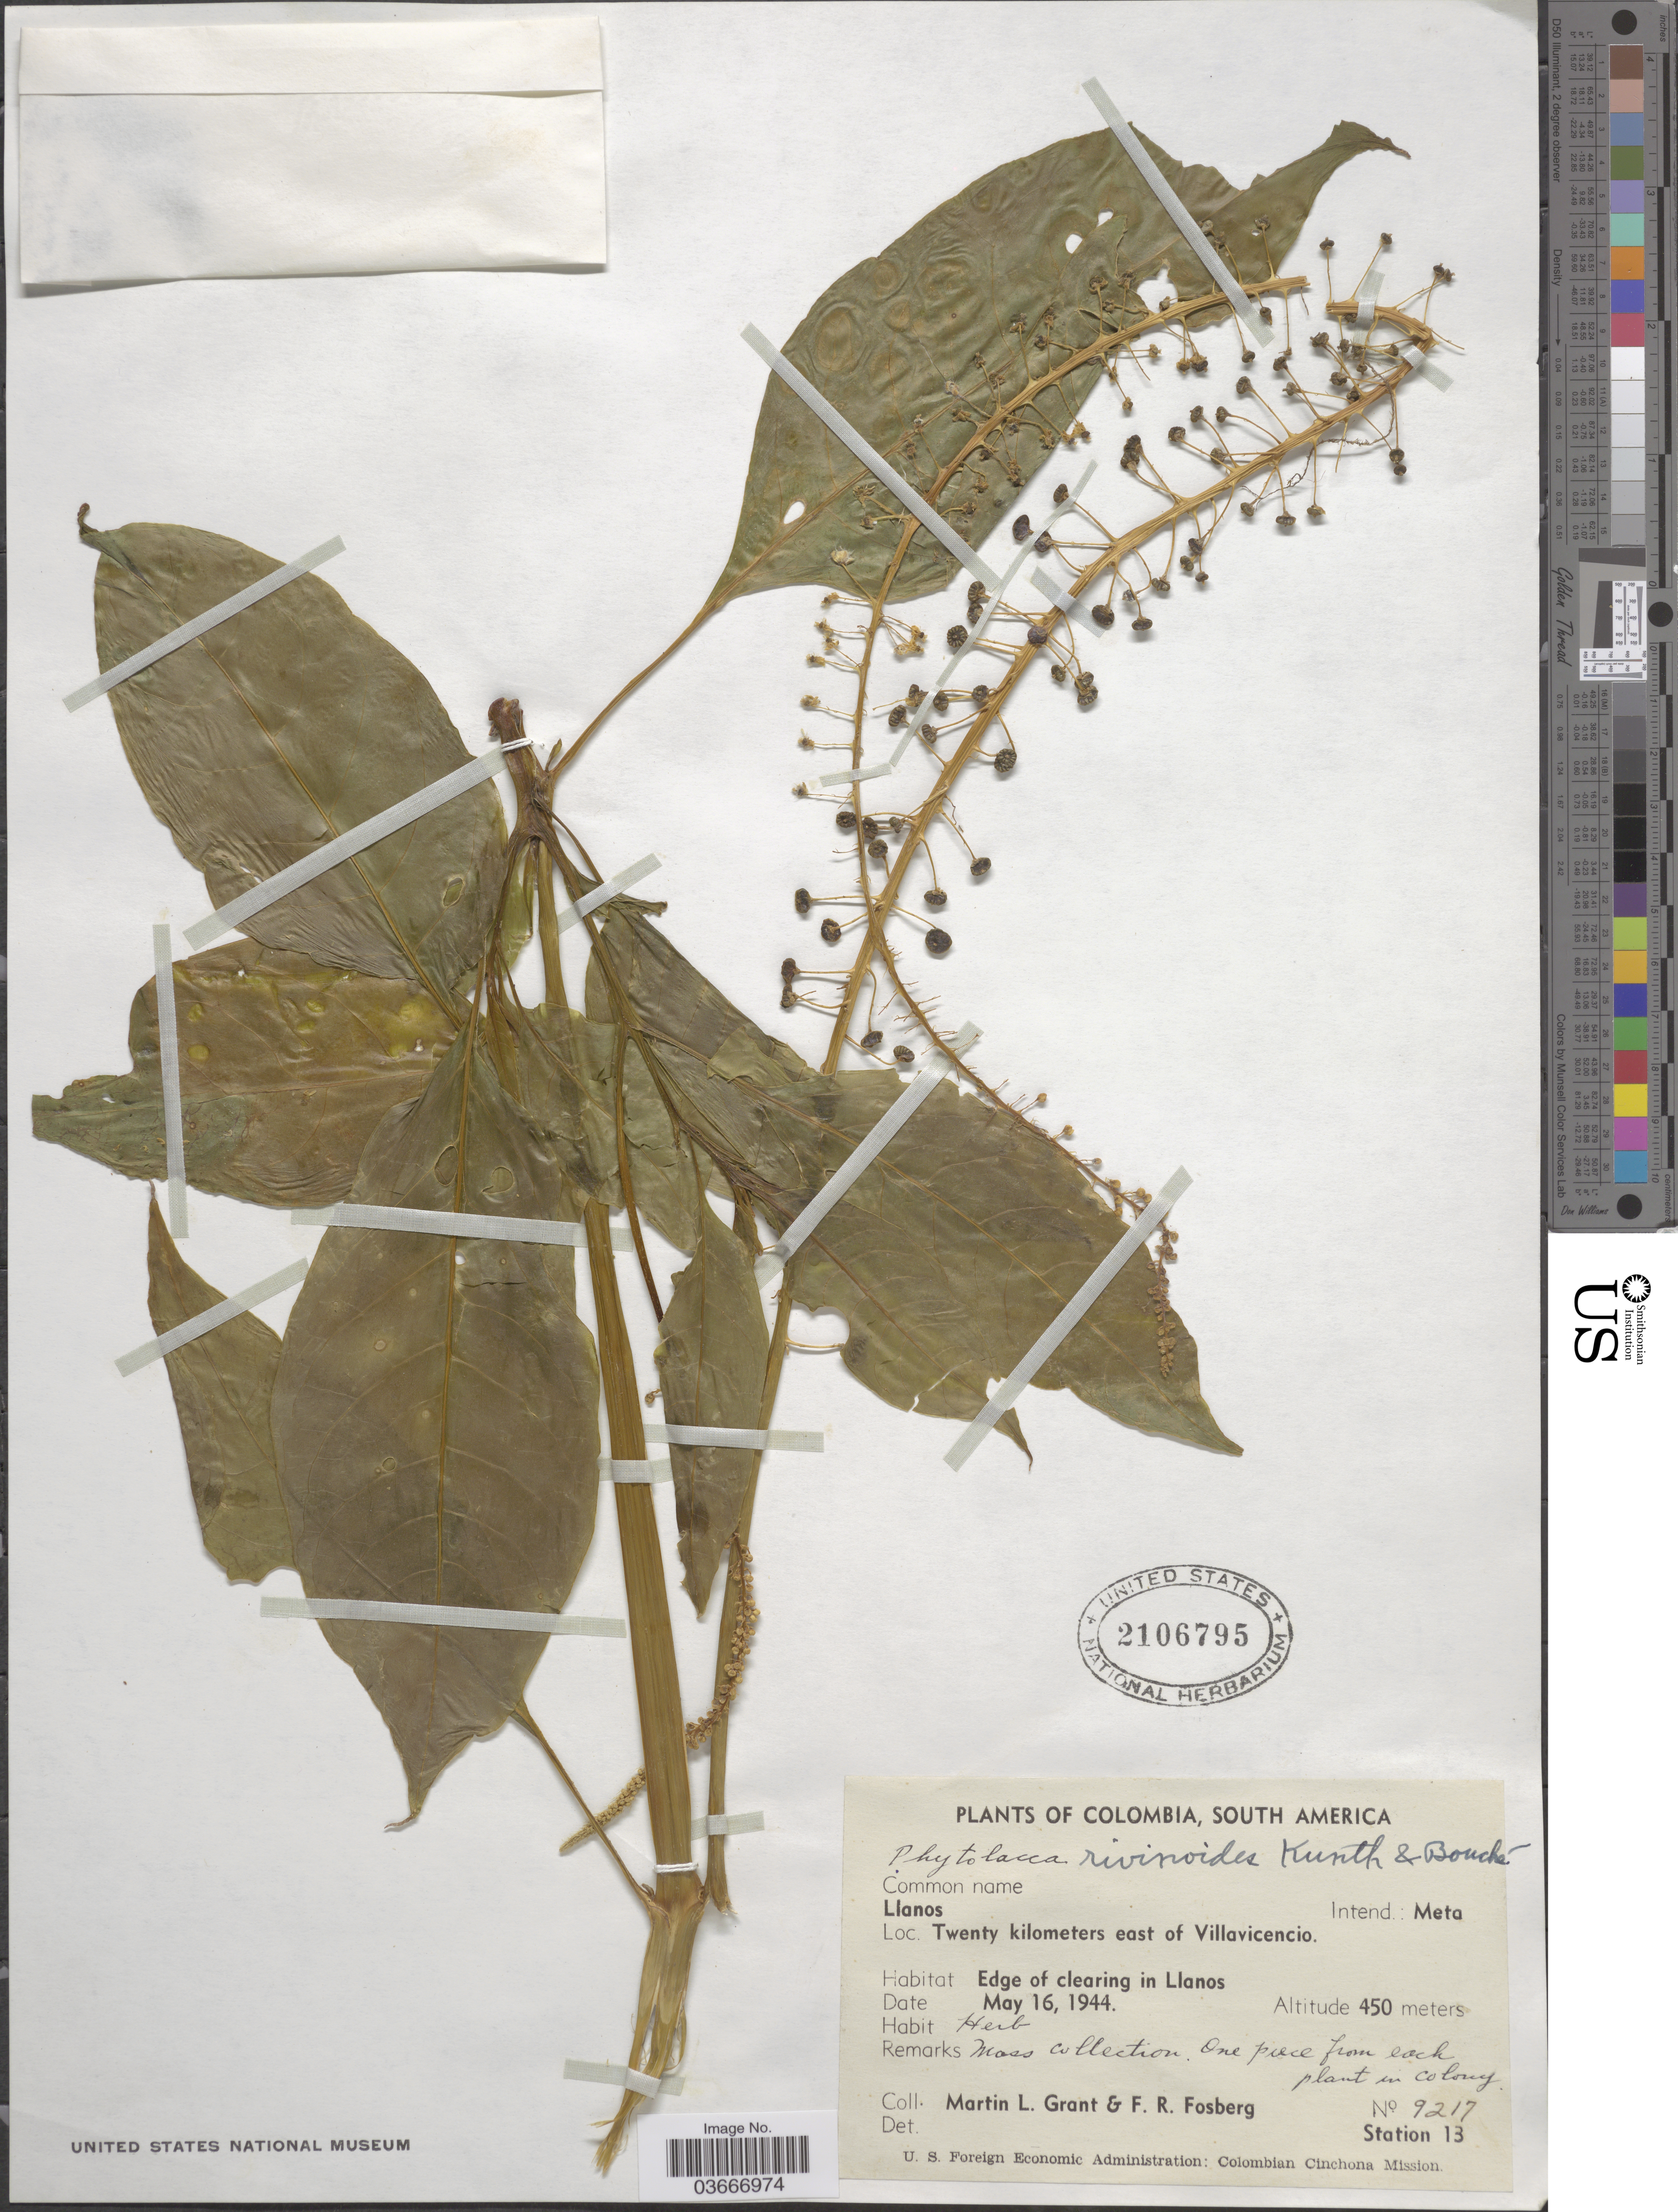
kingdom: Plantae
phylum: Tracheophyta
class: Magnoliopsida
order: Caryophyllales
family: Phytolaccaceae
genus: Phytolacca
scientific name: Phytolacca rivinoides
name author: Kunth & C.D. Bouché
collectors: M. L. Grant & F. R. Fosberg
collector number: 9217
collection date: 1944-05-16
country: Colombia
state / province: Meta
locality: Intend.: Meta. Twenty kilometers east of Villavicencio. Edge of clearing in Llanos. Station 13.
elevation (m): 450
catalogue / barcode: US 2106795